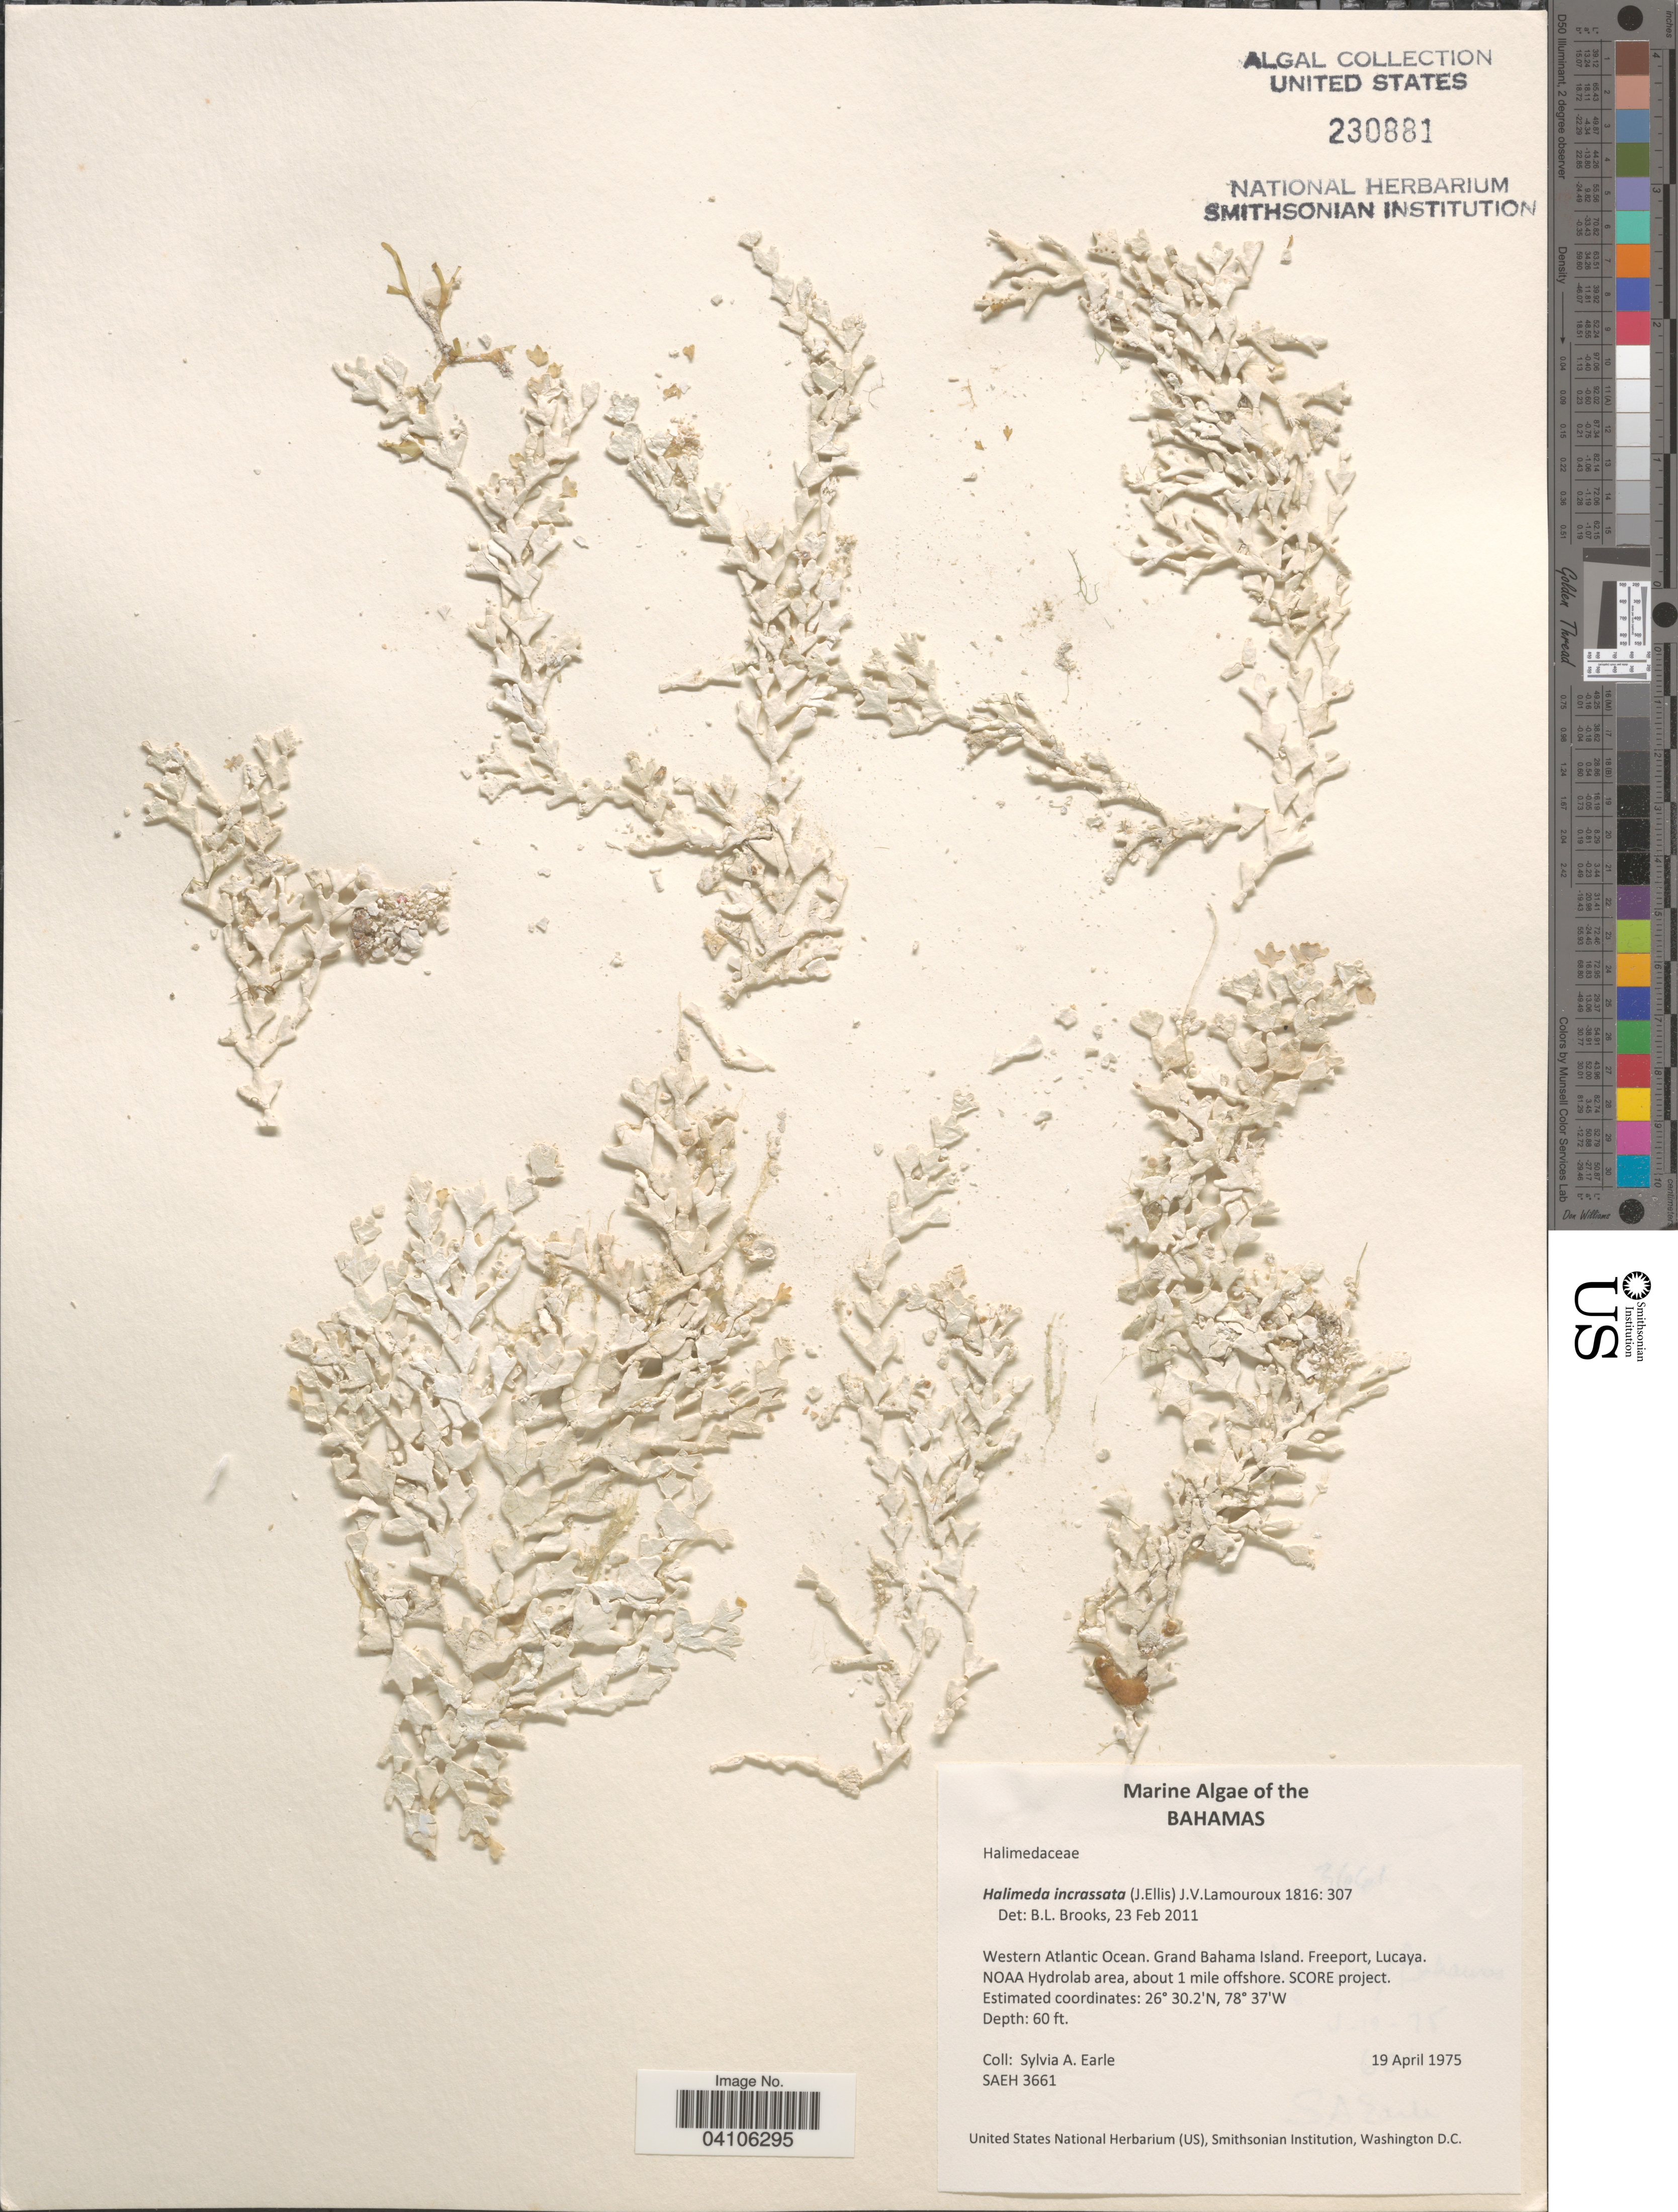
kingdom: Plantae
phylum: Chlorophyta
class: Ulvophyceae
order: Bryopsidales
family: Halimedaceae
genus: Halimeda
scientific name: Halimeda incrassata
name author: (J. Ellis) J.V.Lamouroux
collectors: S. A. Earle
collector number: SAEH3661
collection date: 1975-04-19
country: Bahamas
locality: Western Atlantic Ocean. Grand Bahama Island. Freeport, Lucaya. NOAA Hydrolab area, about 1 mile offshore. SCORE project.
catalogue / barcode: US 230881